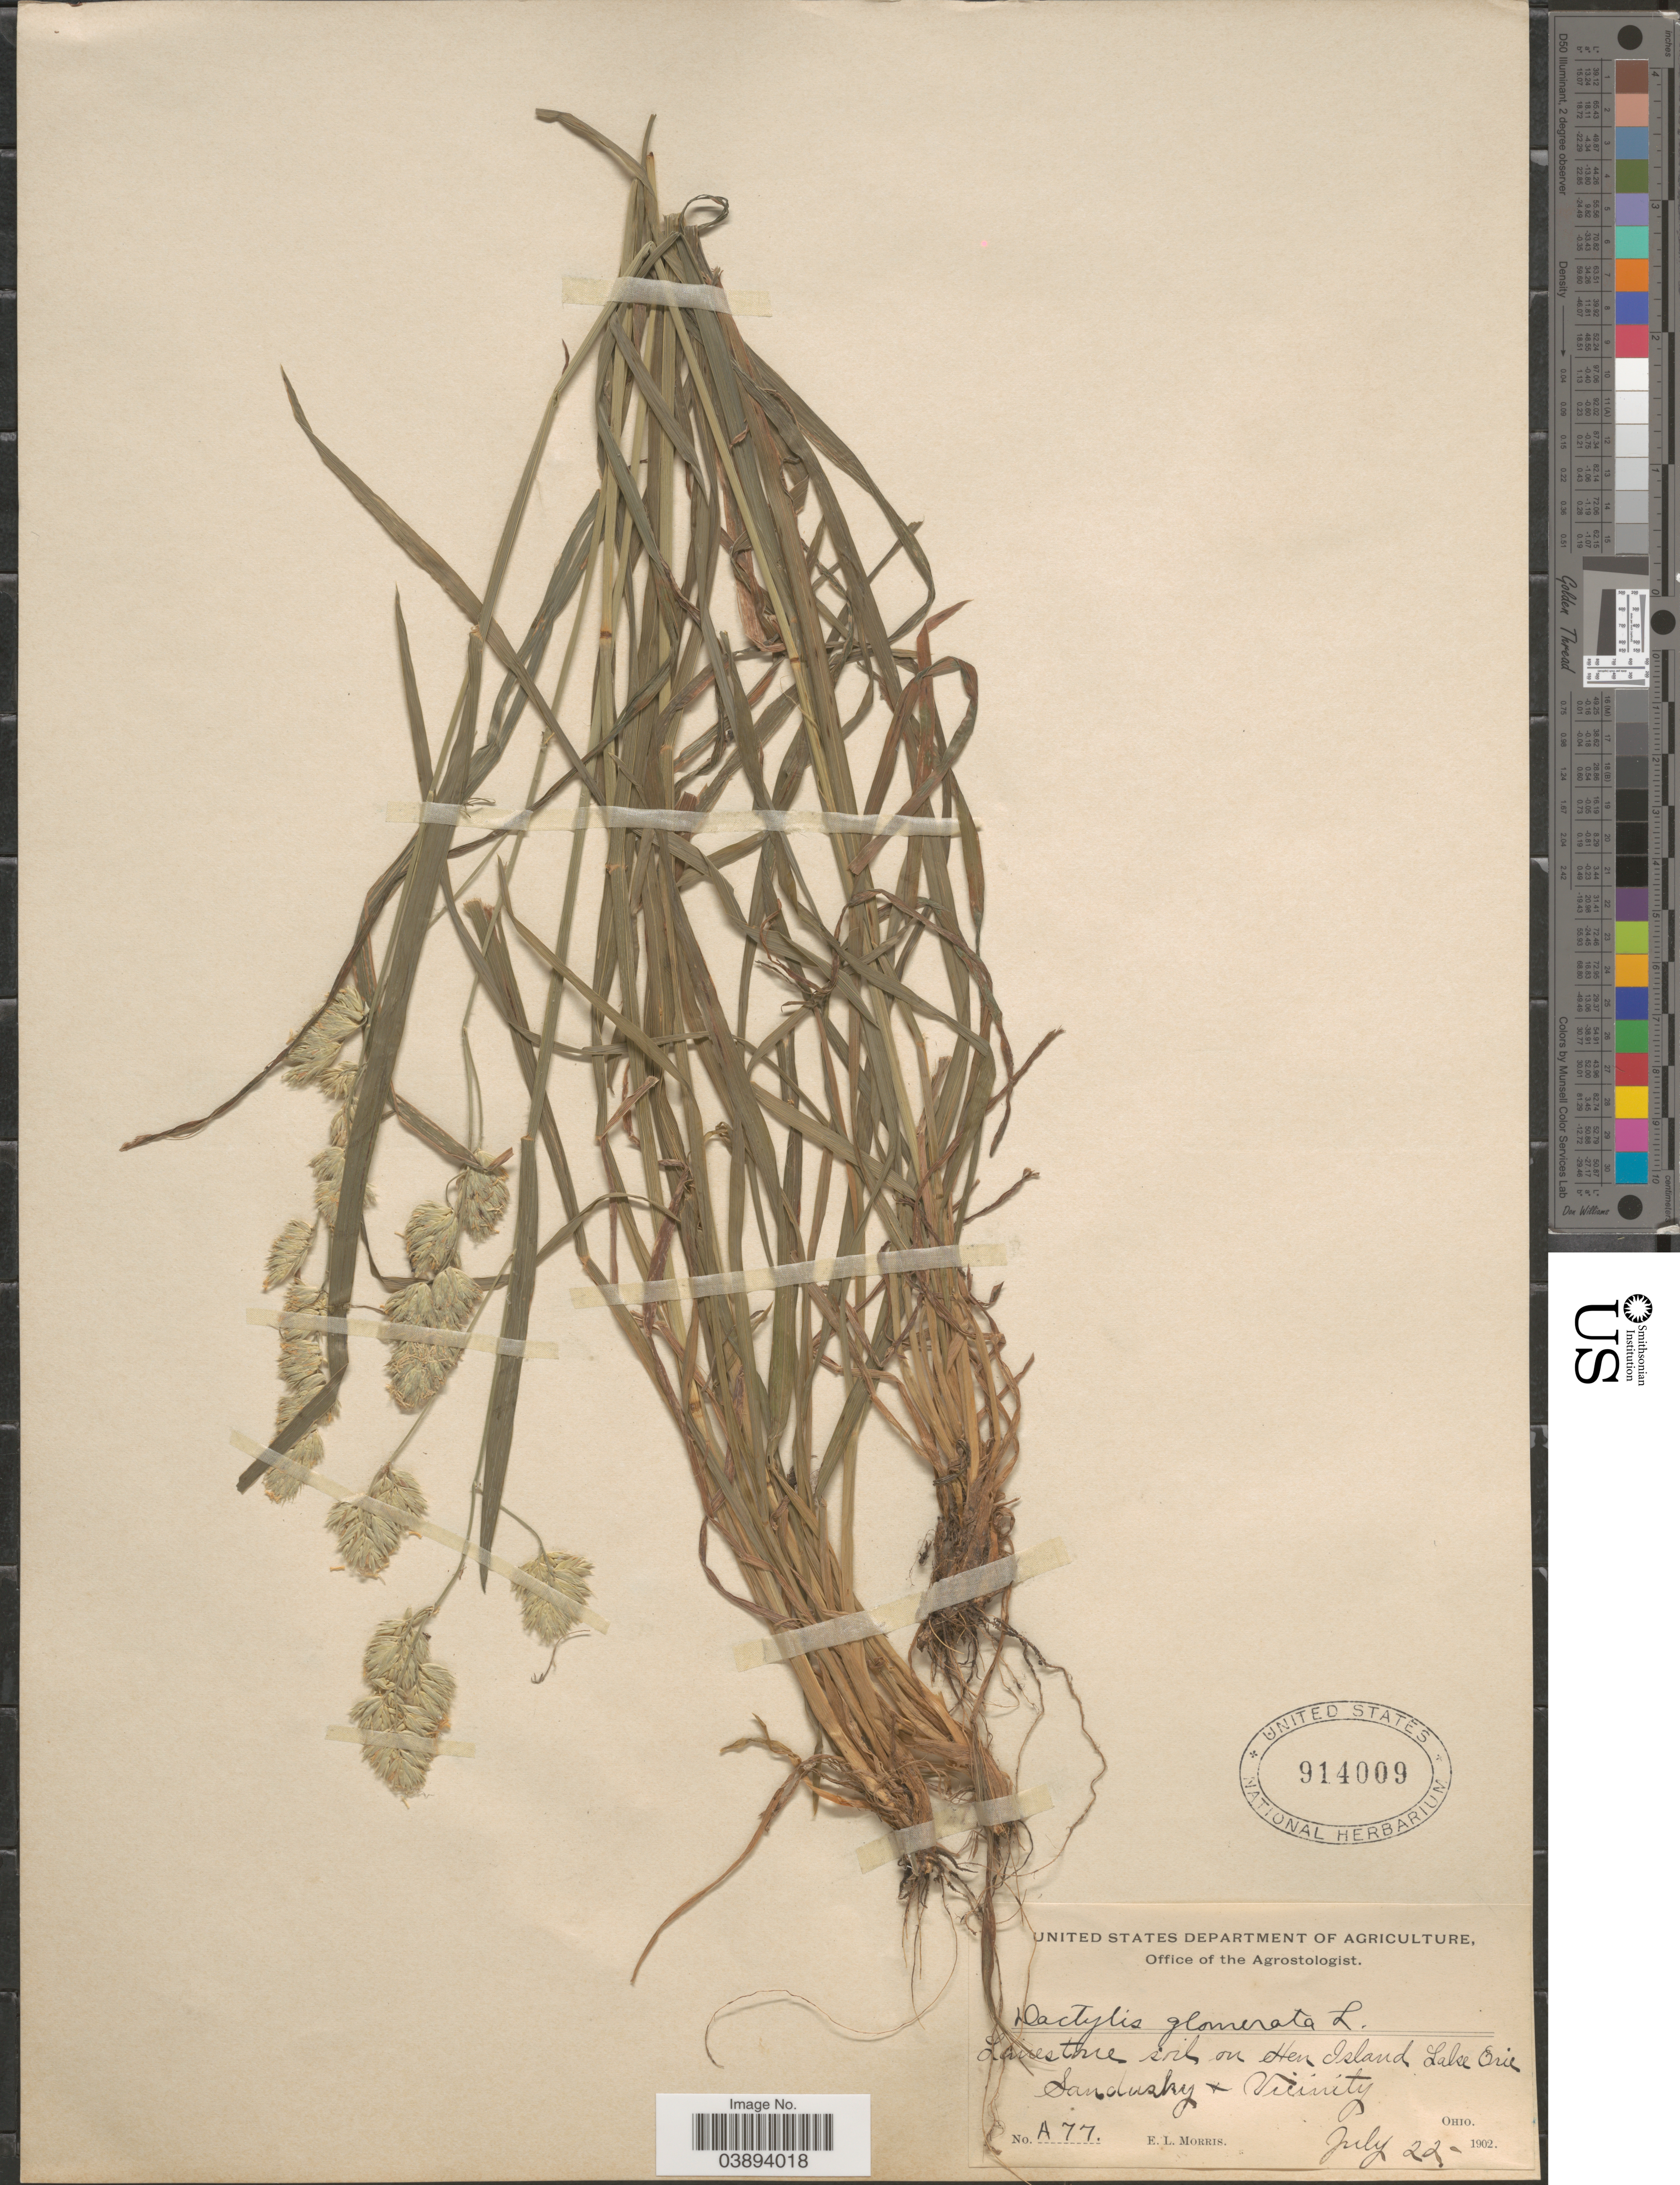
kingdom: Plantae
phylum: Tracheophyta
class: Liliopsida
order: Poales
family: Poaceae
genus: Dactylis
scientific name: Dactylis glomerata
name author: L.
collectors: E. Morris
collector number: A77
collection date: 1902-07-22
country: United States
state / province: Ohio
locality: Limestone soil on Hen Island Lake Erie. Sandusky & Vicinity.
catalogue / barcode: US 914009